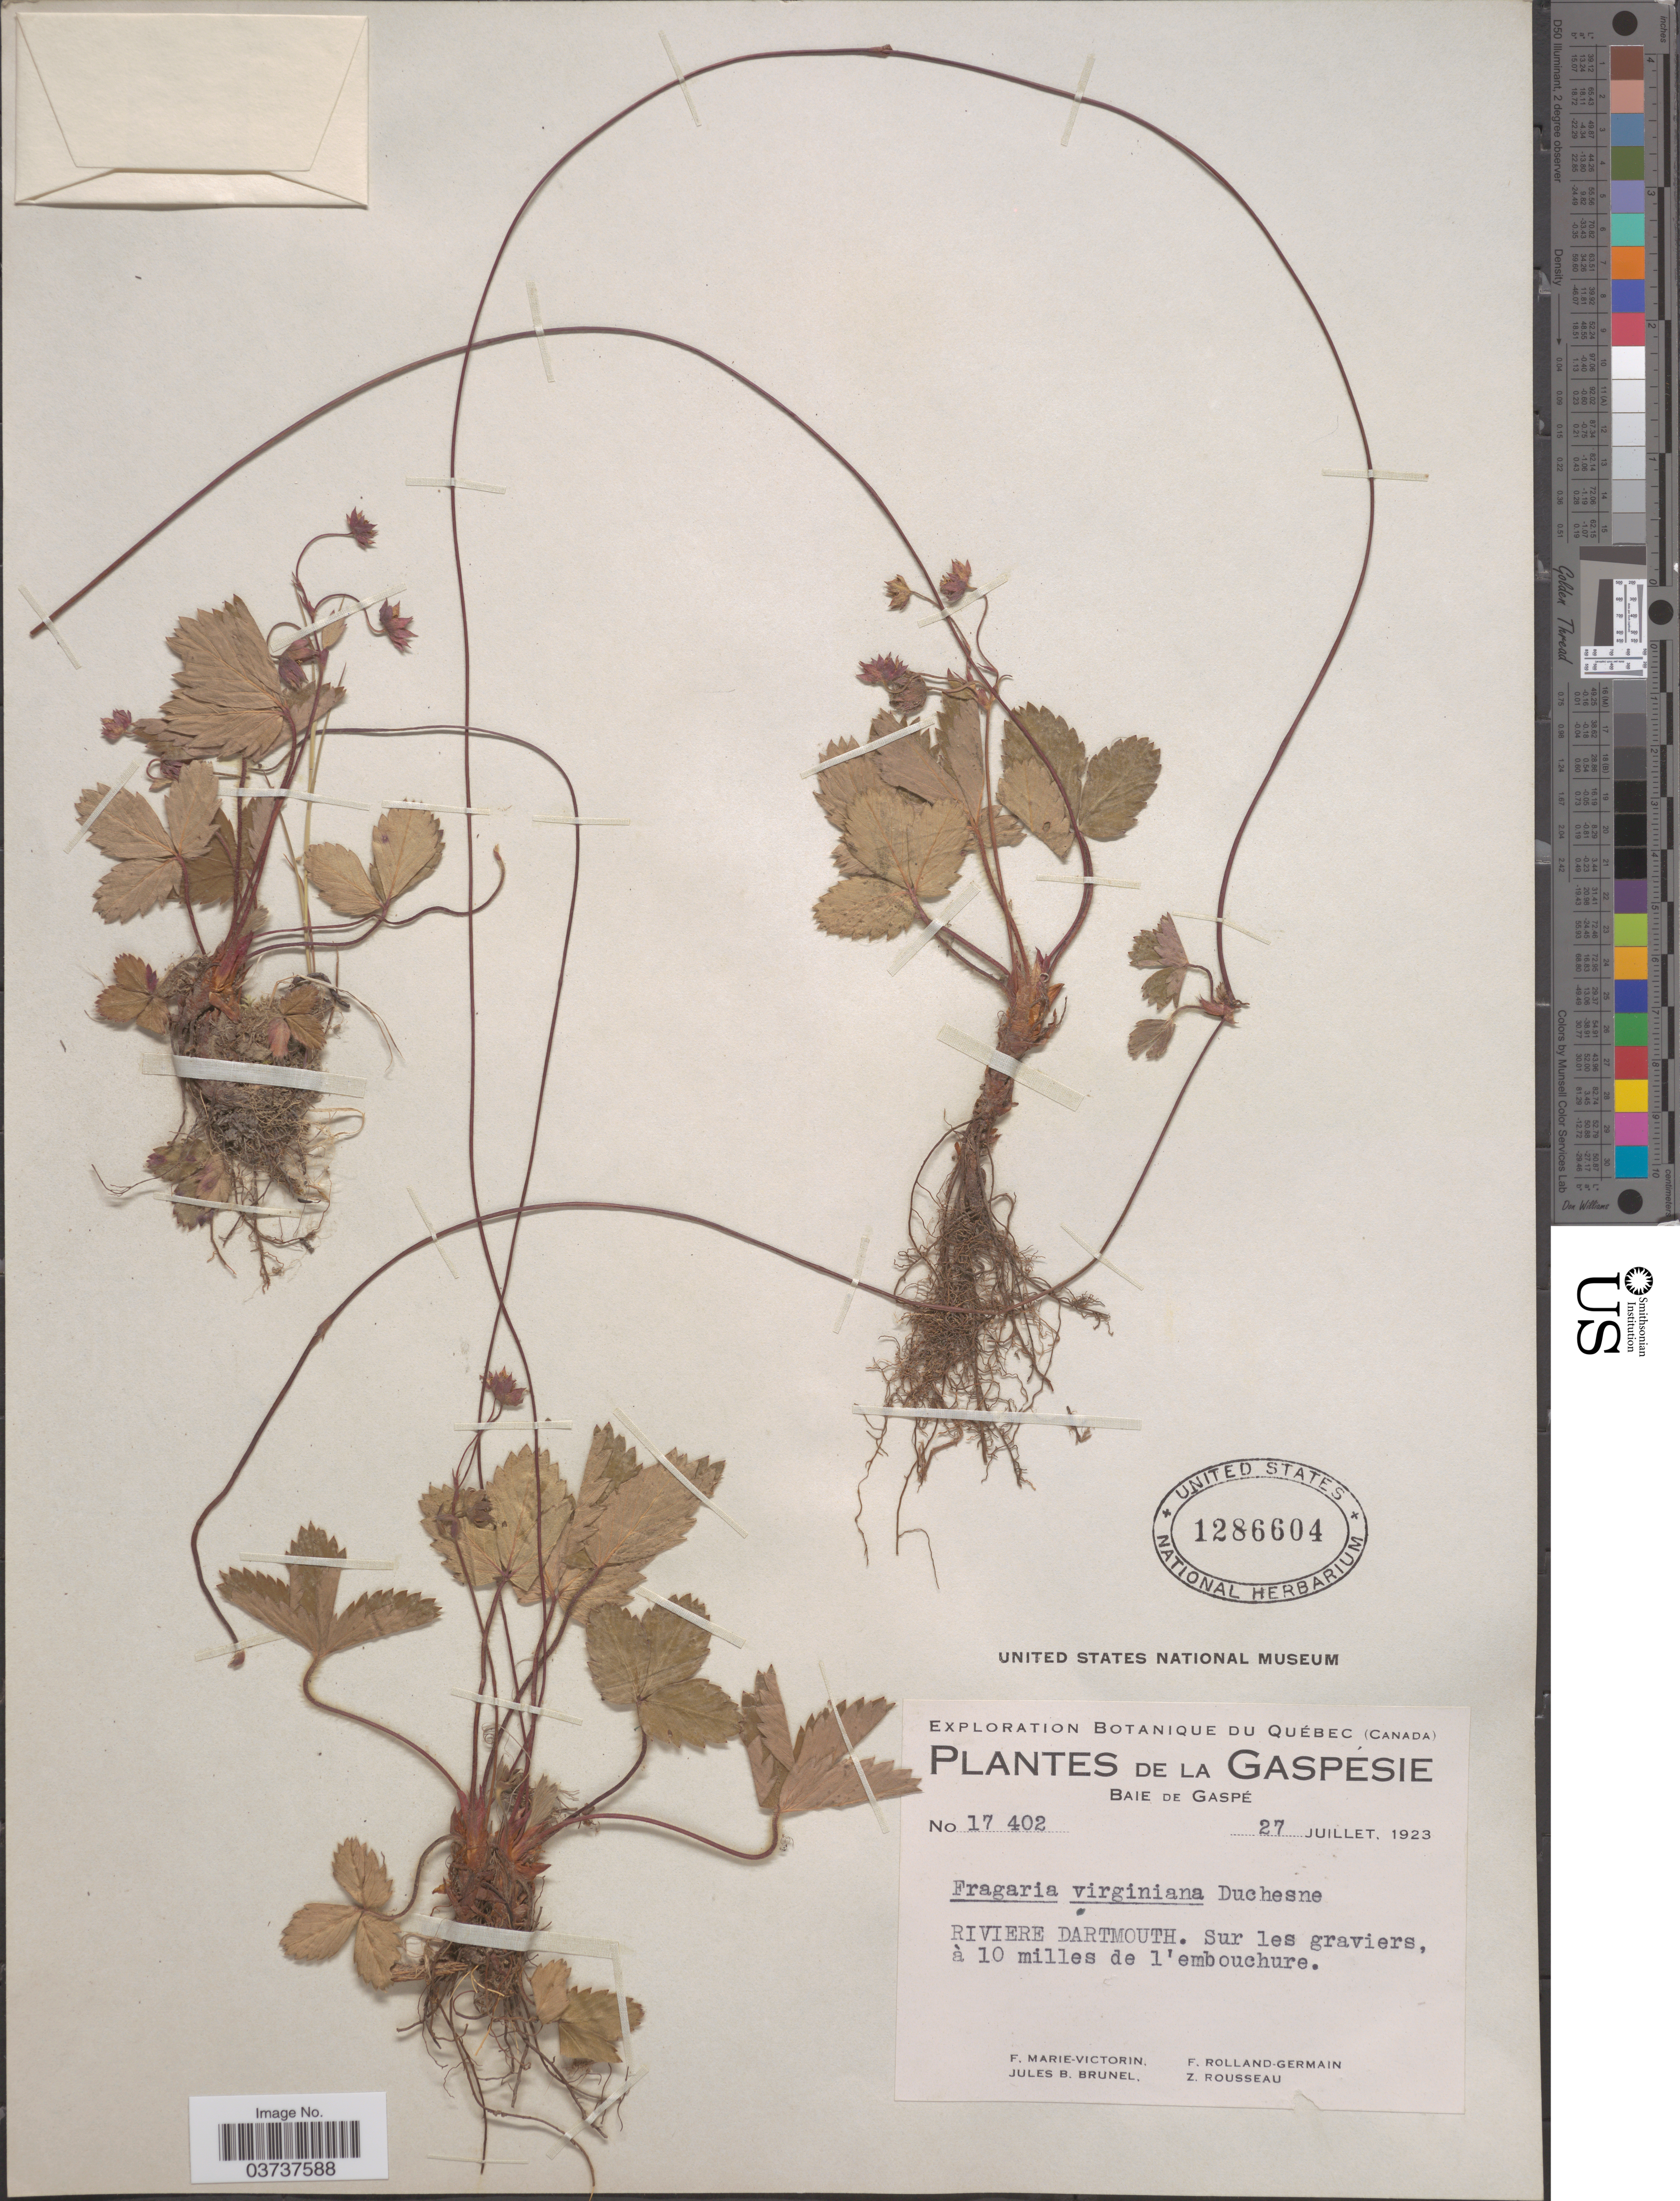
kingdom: Plantae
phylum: Tracheophyta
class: Magnoliopsida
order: Rosales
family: Rosaceae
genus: Fragaria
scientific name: Fragaria virginiana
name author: Mill.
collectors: F. Marie-Victorin, Rolland-Germain, J. Brunel & Z. Rousseau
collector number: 17402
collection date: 1923-07-27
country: Canada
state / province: Quebec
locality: La Gaspesie. Baie de Gaspé. Riviere Dartmouth. Sur les graviers, à 10 milles de l'embouchure.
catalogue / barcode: US 1286604